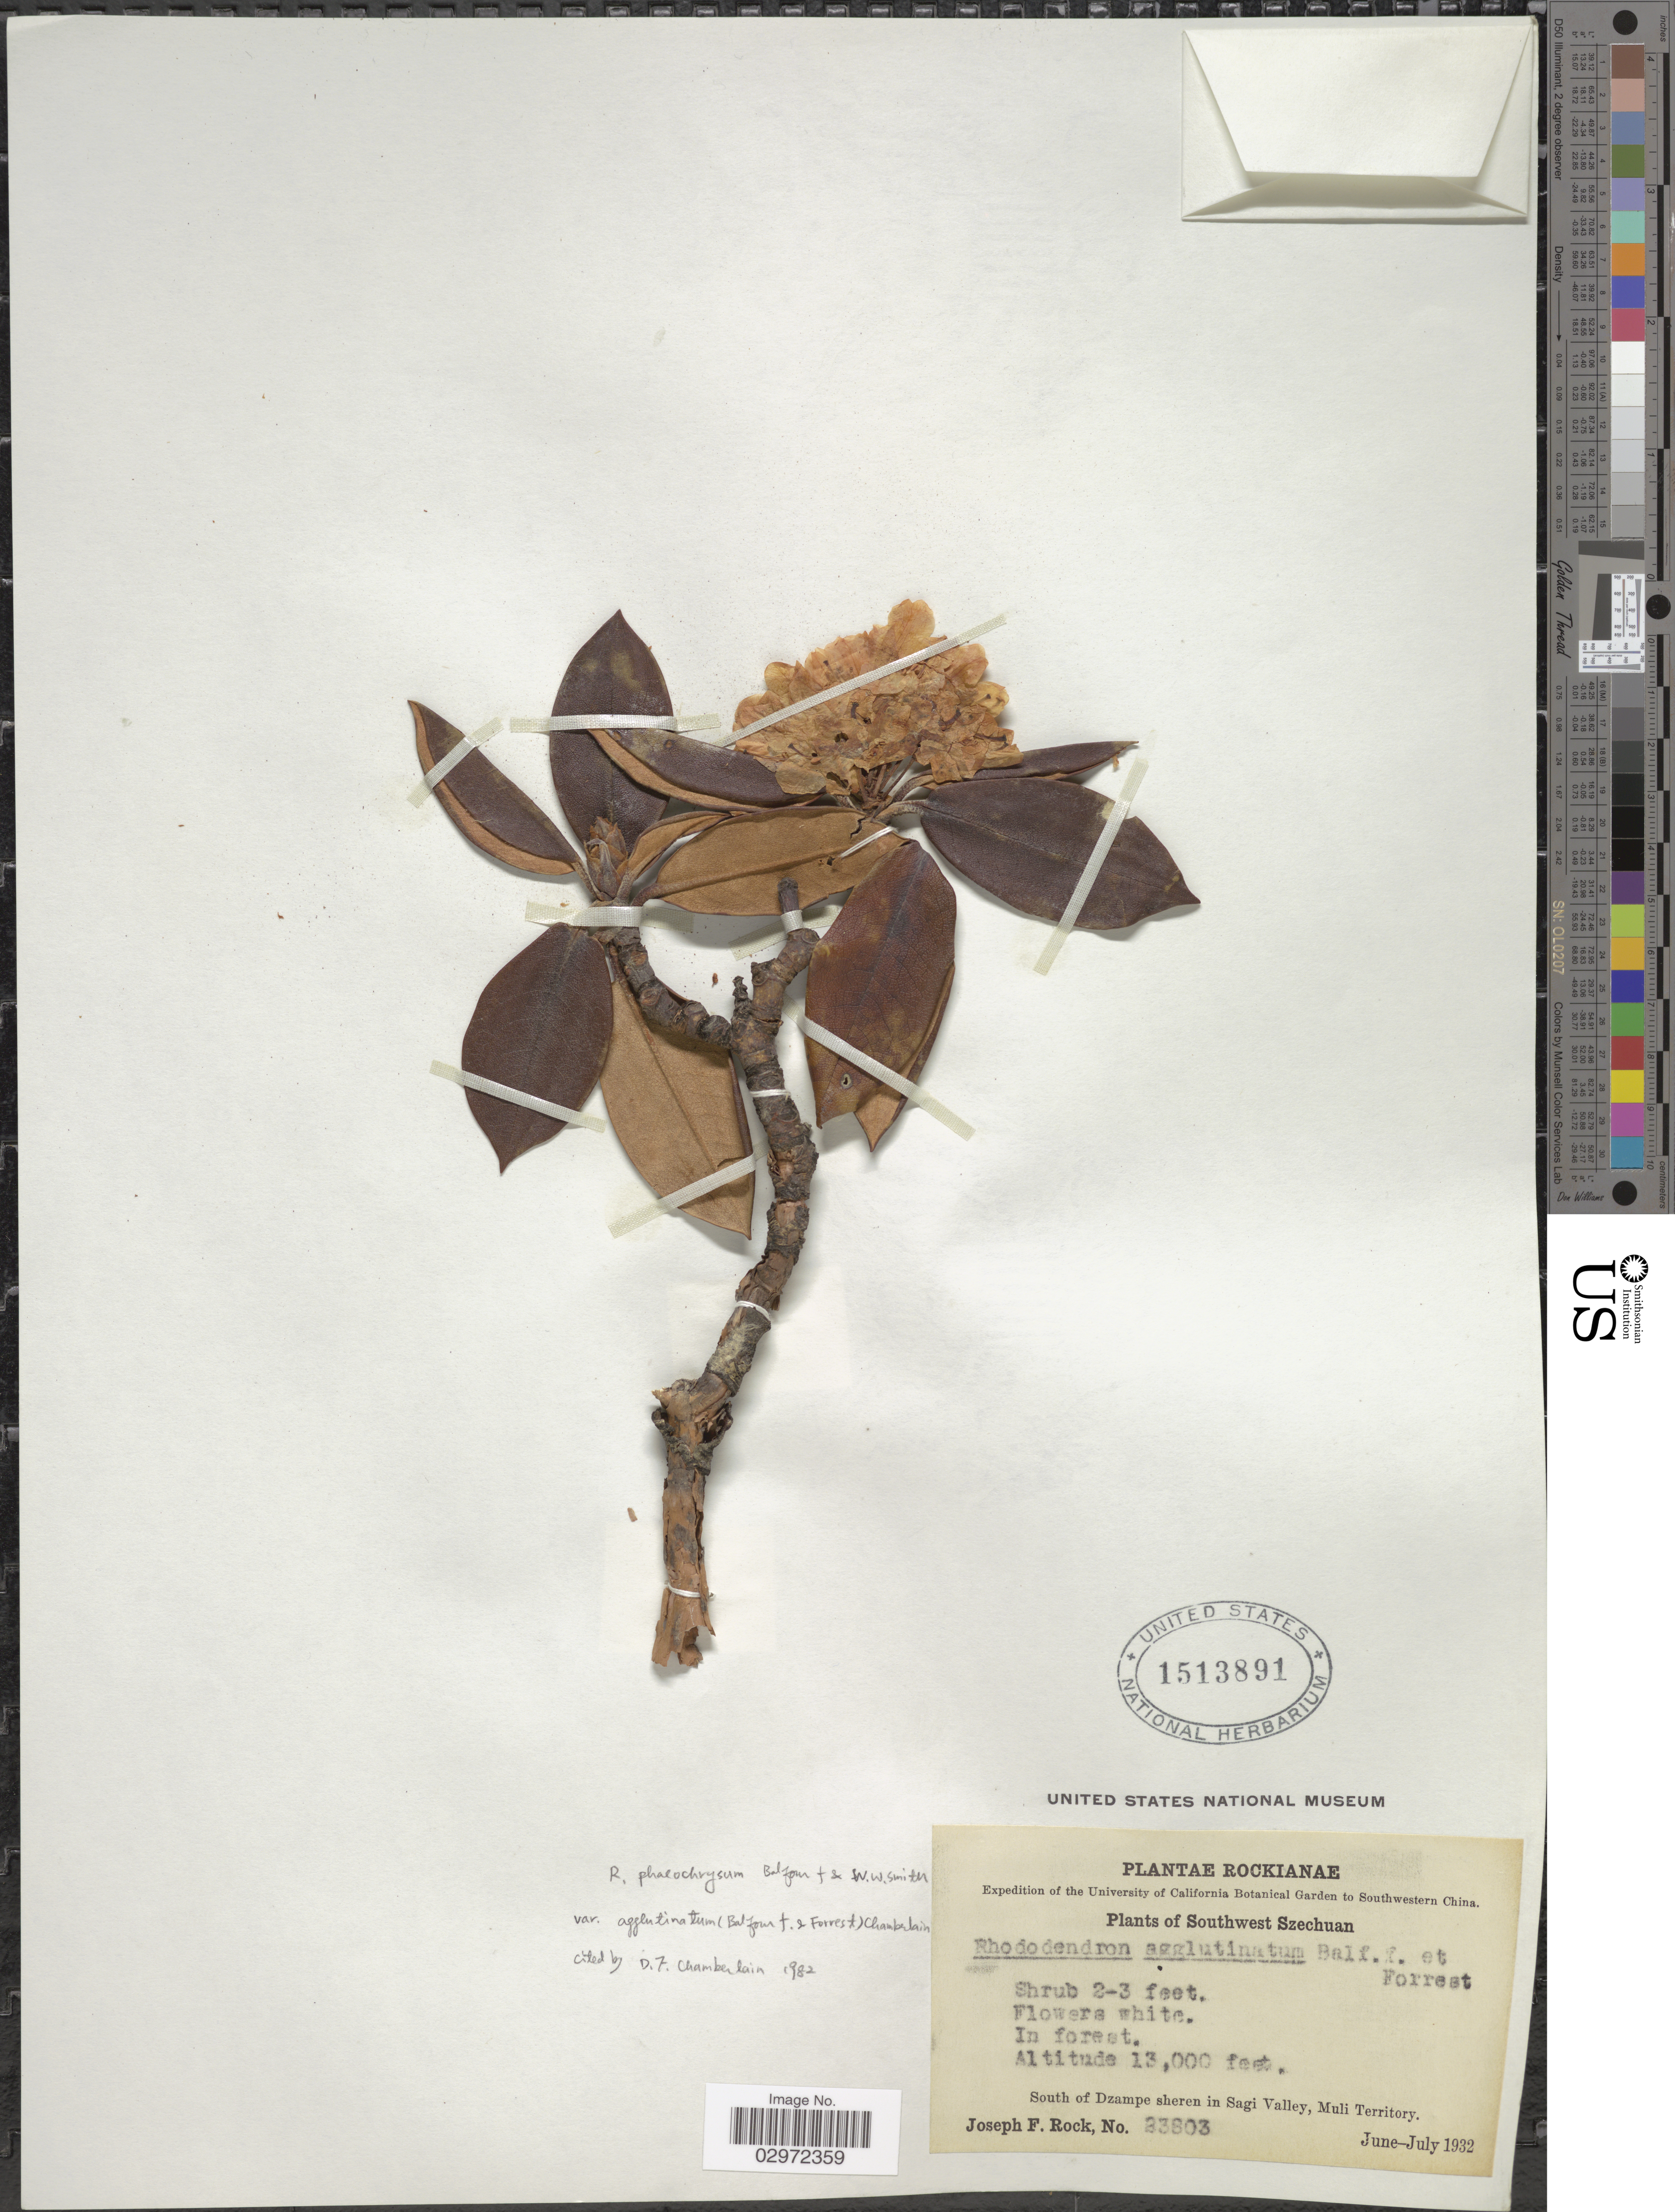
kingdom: Plantae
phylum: Tracheophyta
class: Magnoliopsida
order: Ericales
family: Ericaceae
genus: Rhododendron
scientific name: Rhododendron phaeochrysum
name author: Balf. f. & W.W. Sm.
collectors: J. F. Rock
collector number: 23803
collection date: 1932-06/1932-07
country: China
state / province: Sichuan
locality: Southwestern China, Southwest Szechuan, South of Dzampe sheren in Sagi Valley, Muli Territory.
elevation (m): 3962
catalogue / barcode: US 1513891